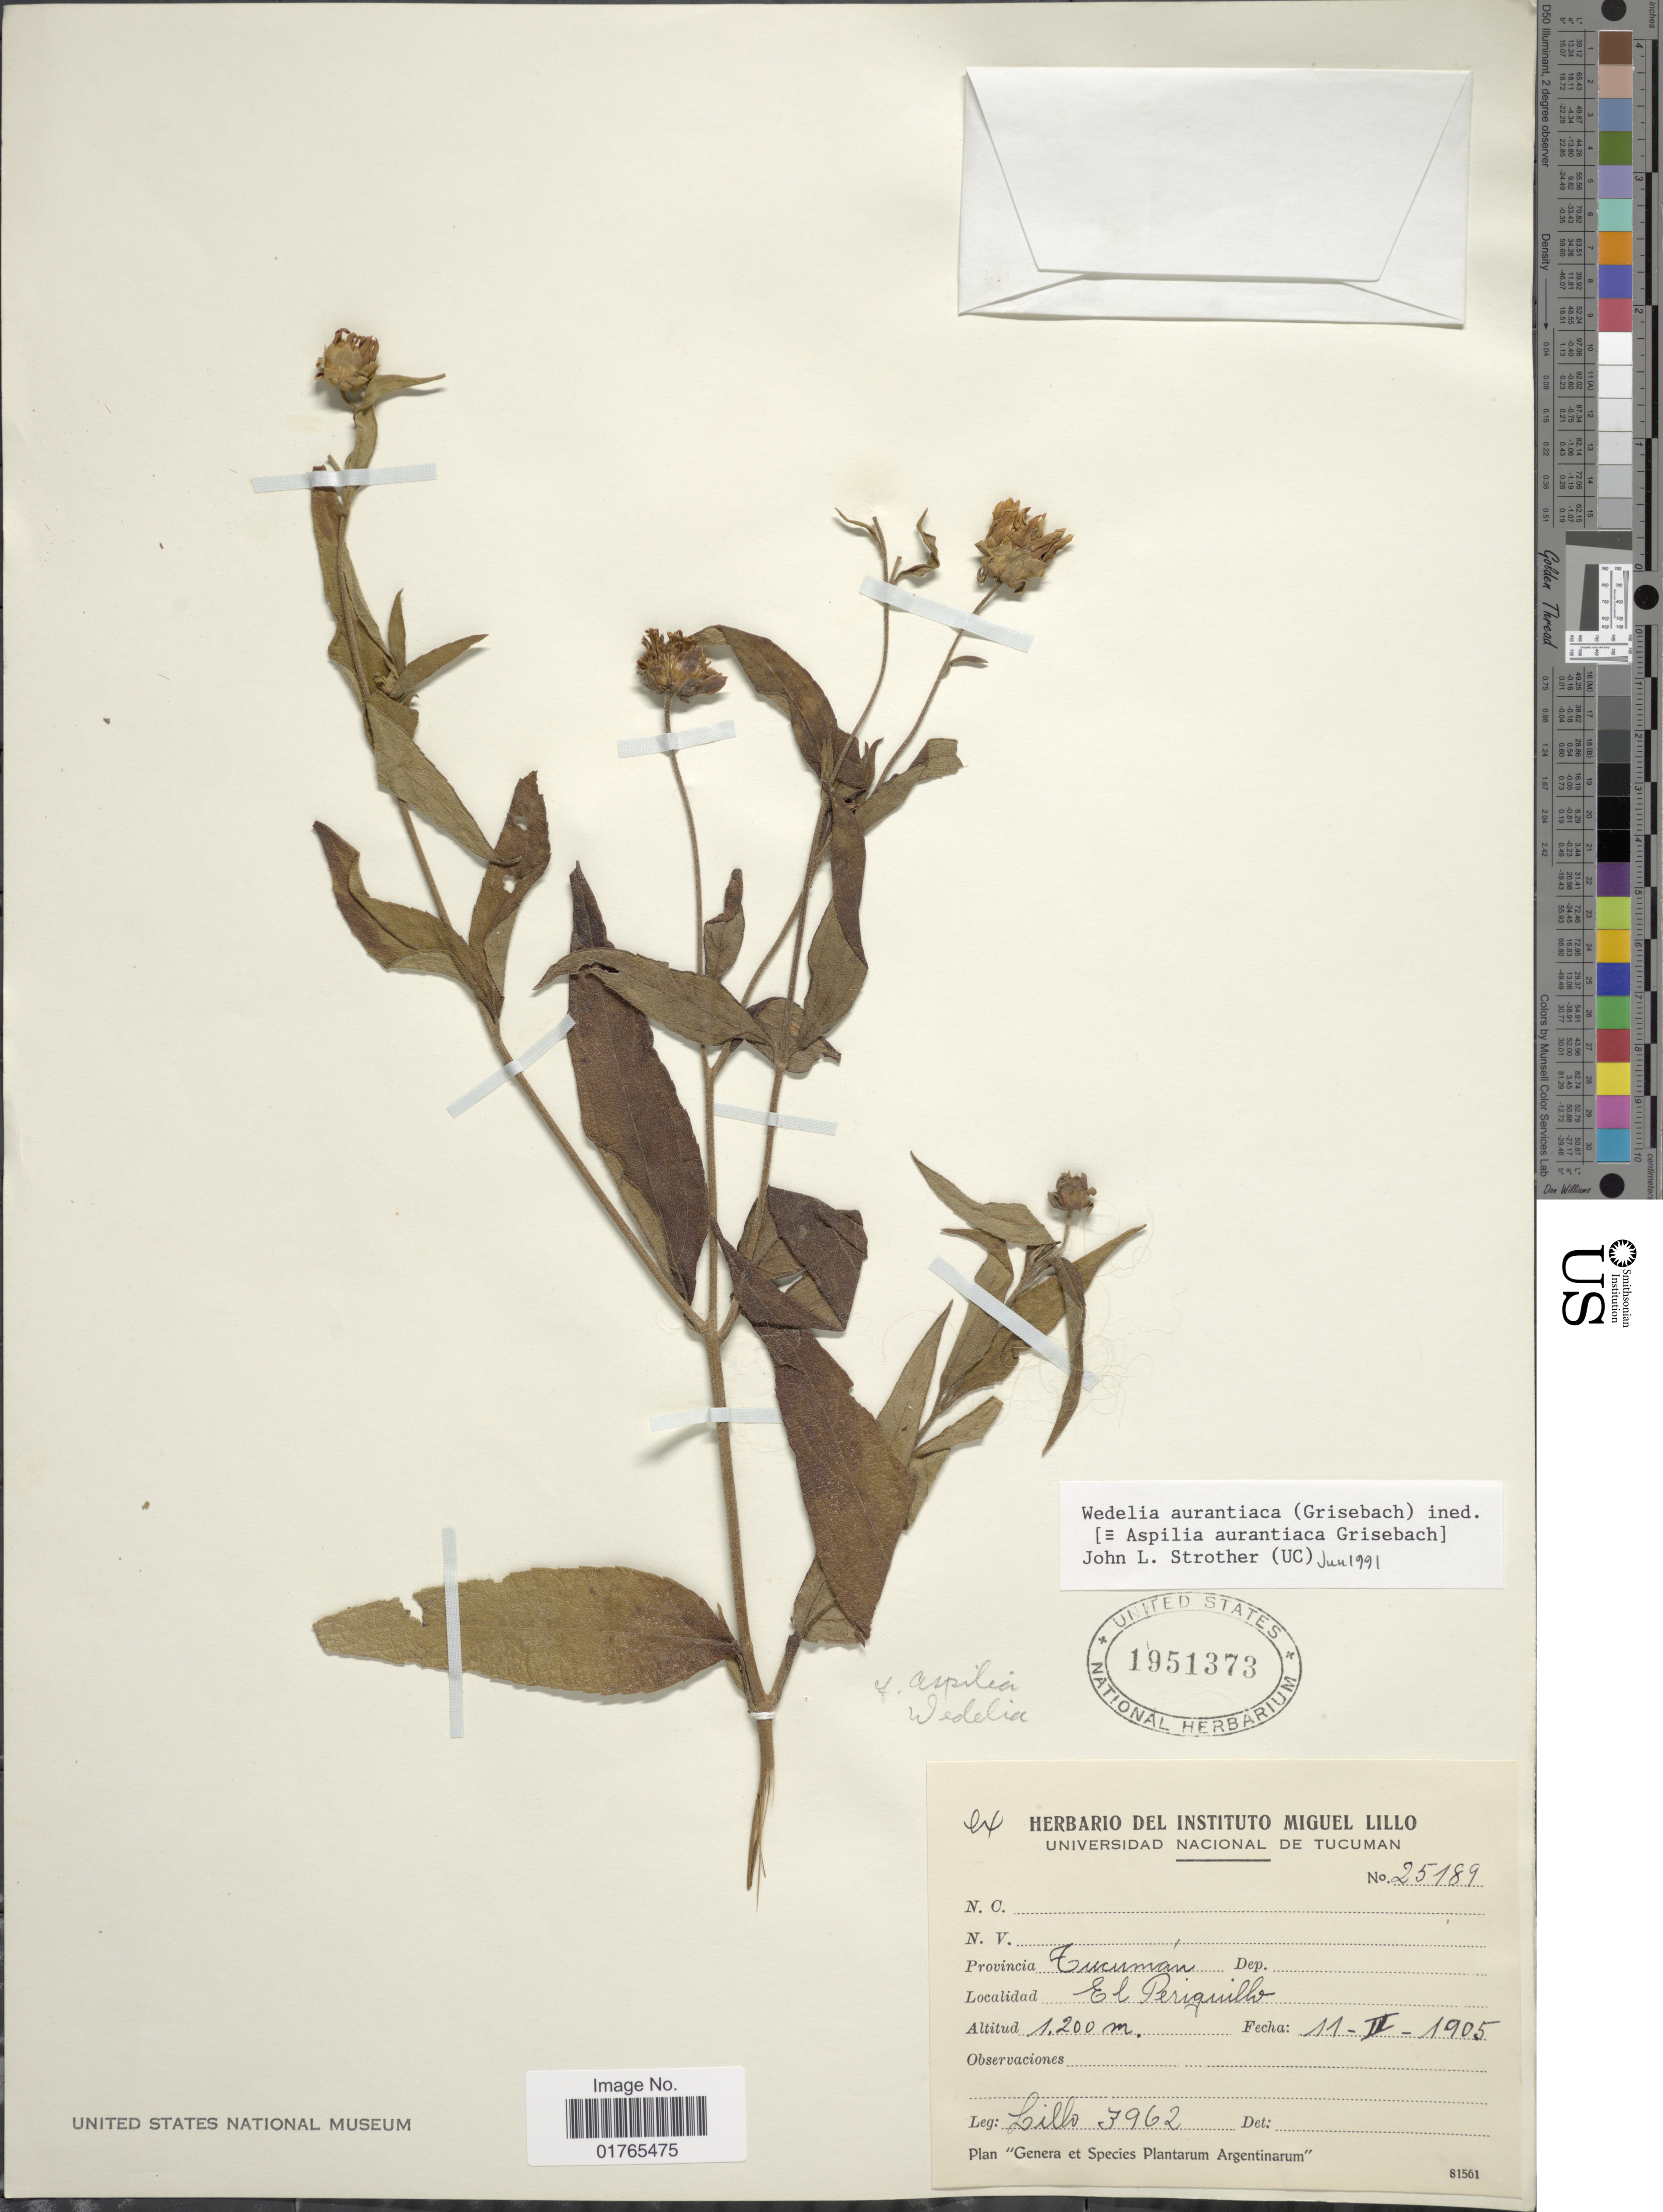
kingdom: Plantae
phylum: Tracheophyta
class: Magnoliopsida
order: Asterales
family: Asteraceae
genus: Aspilia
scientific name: Aspilia aurantiaca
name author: Griseb.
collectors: -. Lillo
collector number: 3962/25189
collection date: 1905-02-11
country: Argentina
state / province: Tucuman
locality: El Periquillo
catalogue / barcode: US 1851373